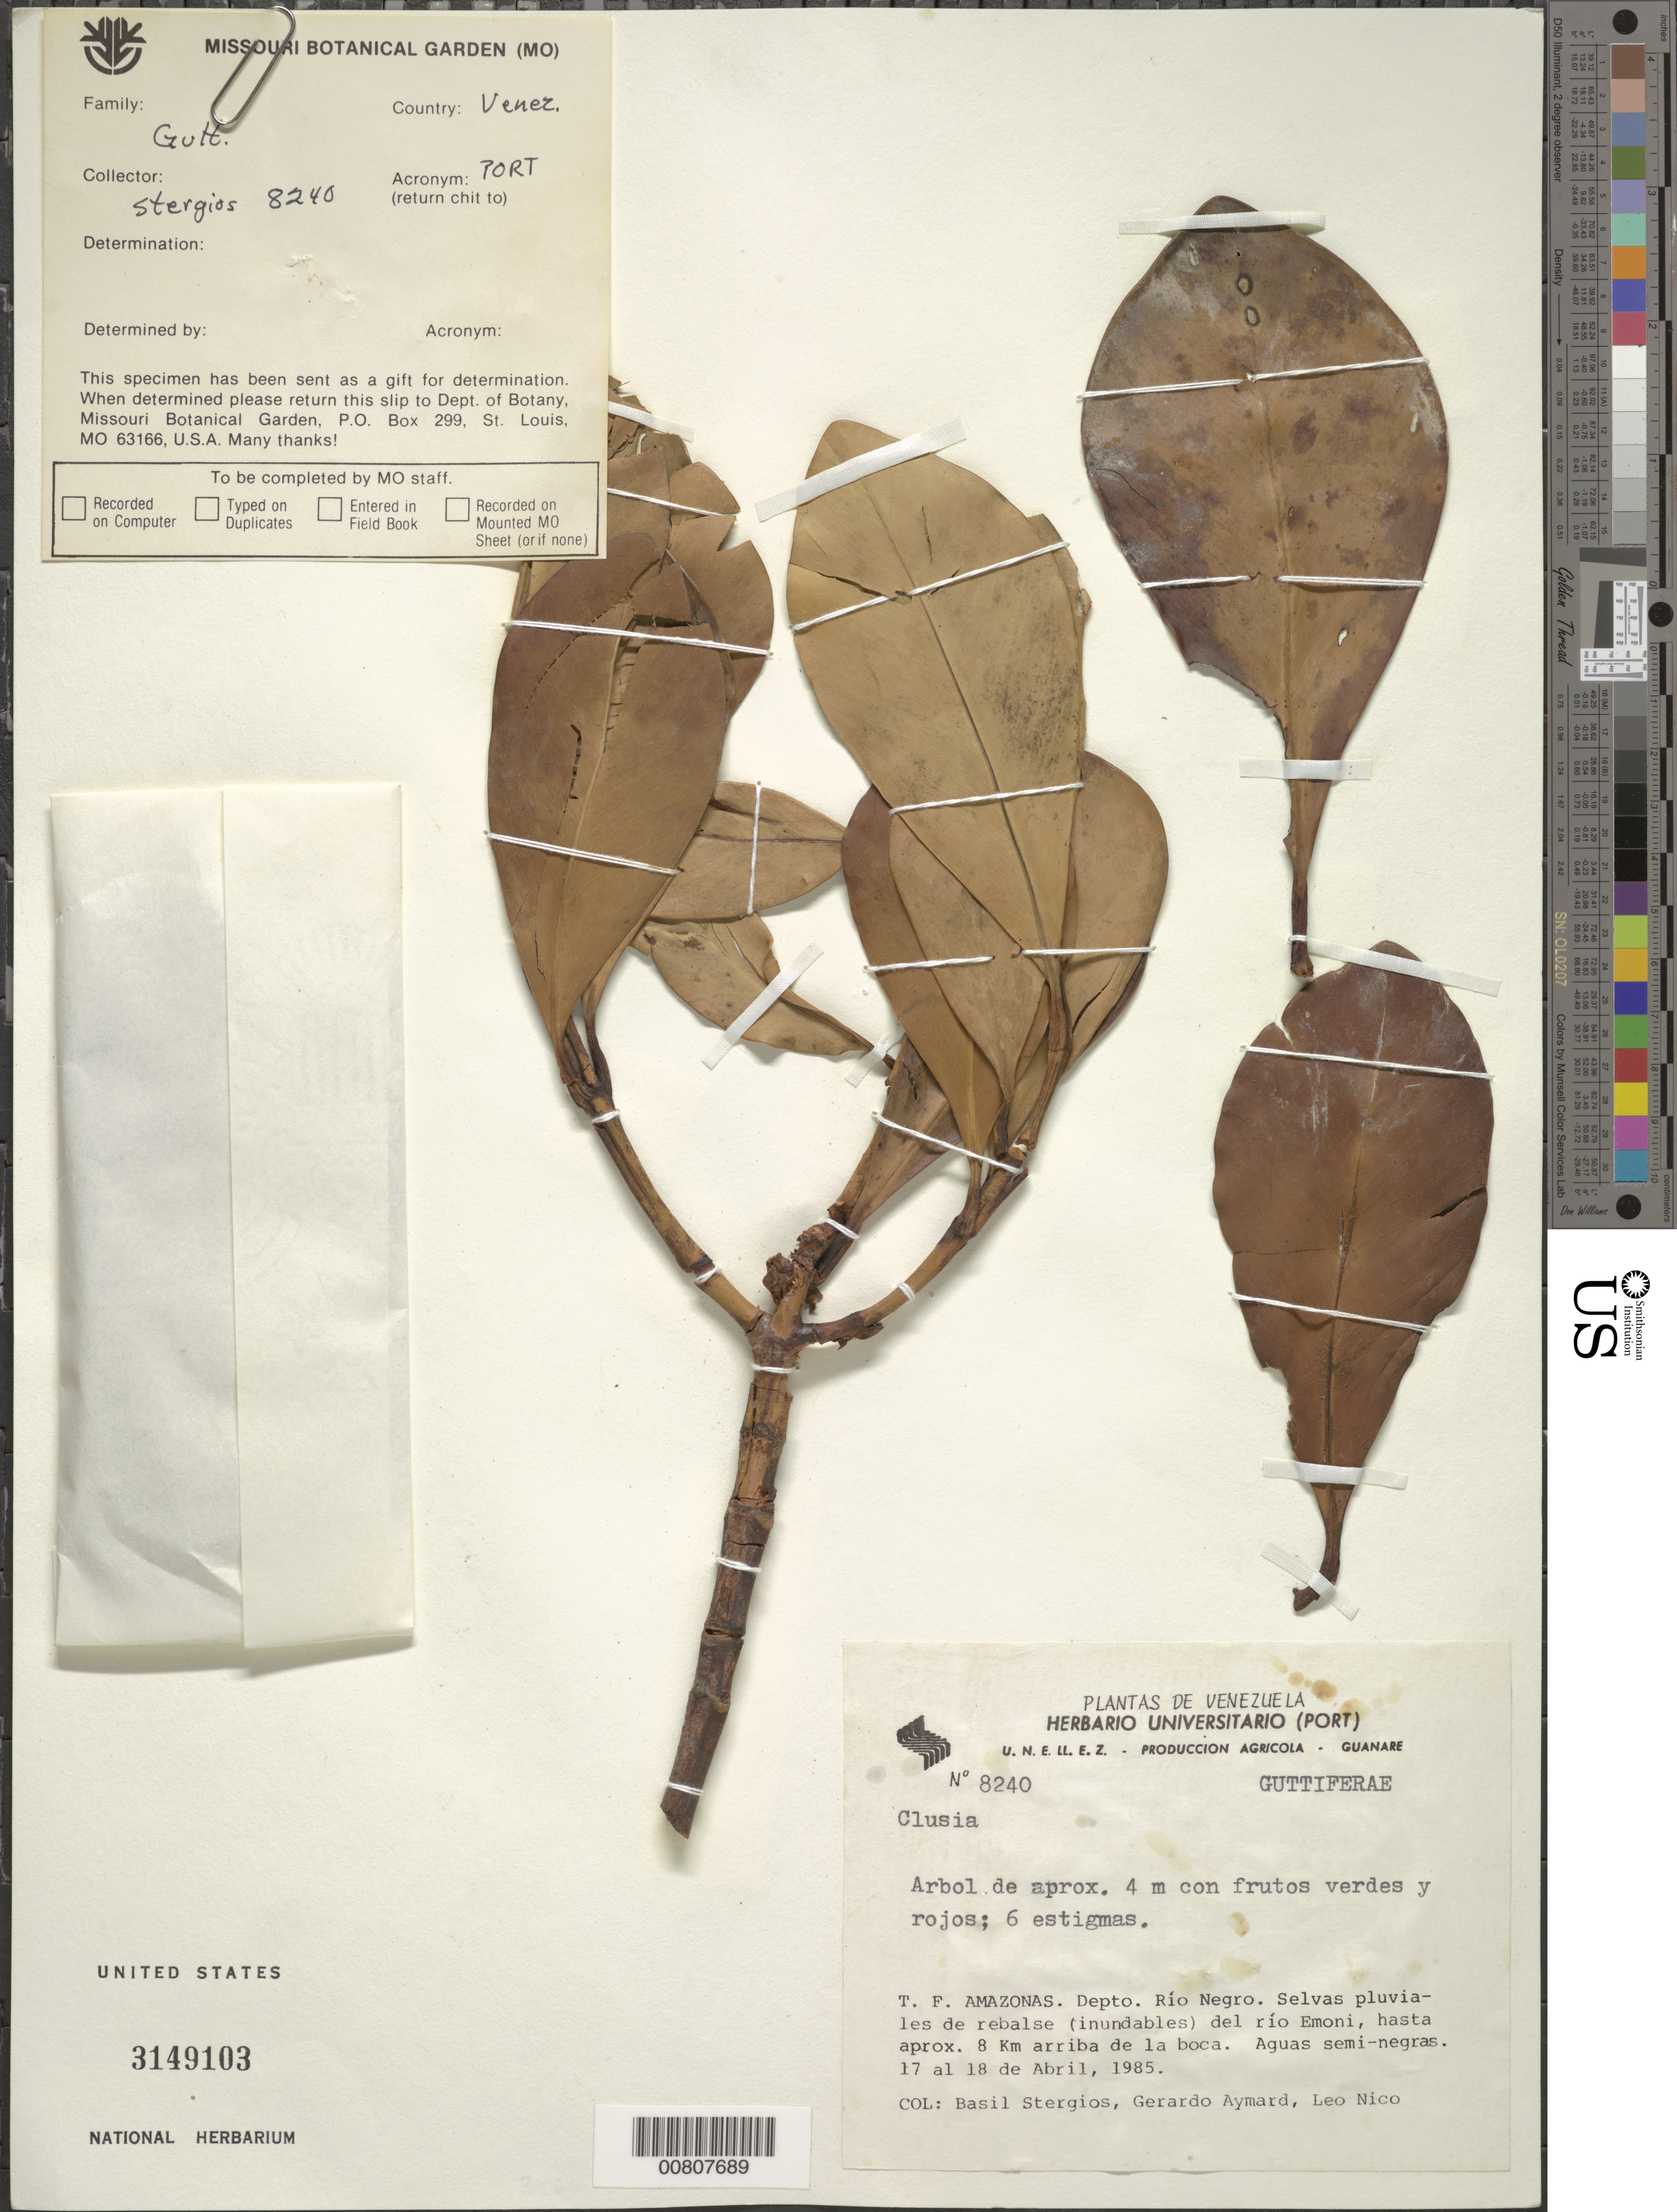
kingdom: Plantae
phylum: Tracheophyta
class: Magnoliopsida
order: Malpighiales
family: Clusiaceae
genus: Clusia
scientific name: Clusia sp.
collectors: B. G. Stergios, G. A. Aymard & L. Nico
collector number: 8240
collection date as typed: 17-Apr-85 to 18-Apr-85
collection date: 1985-04-17/1985-04-18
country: Venezuela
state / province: Amazonas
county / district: Río Negro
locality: Río Emoni, hasta aprox. 8 km arriba de la boca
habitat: Selvas pluviales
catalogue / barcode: US 3149103